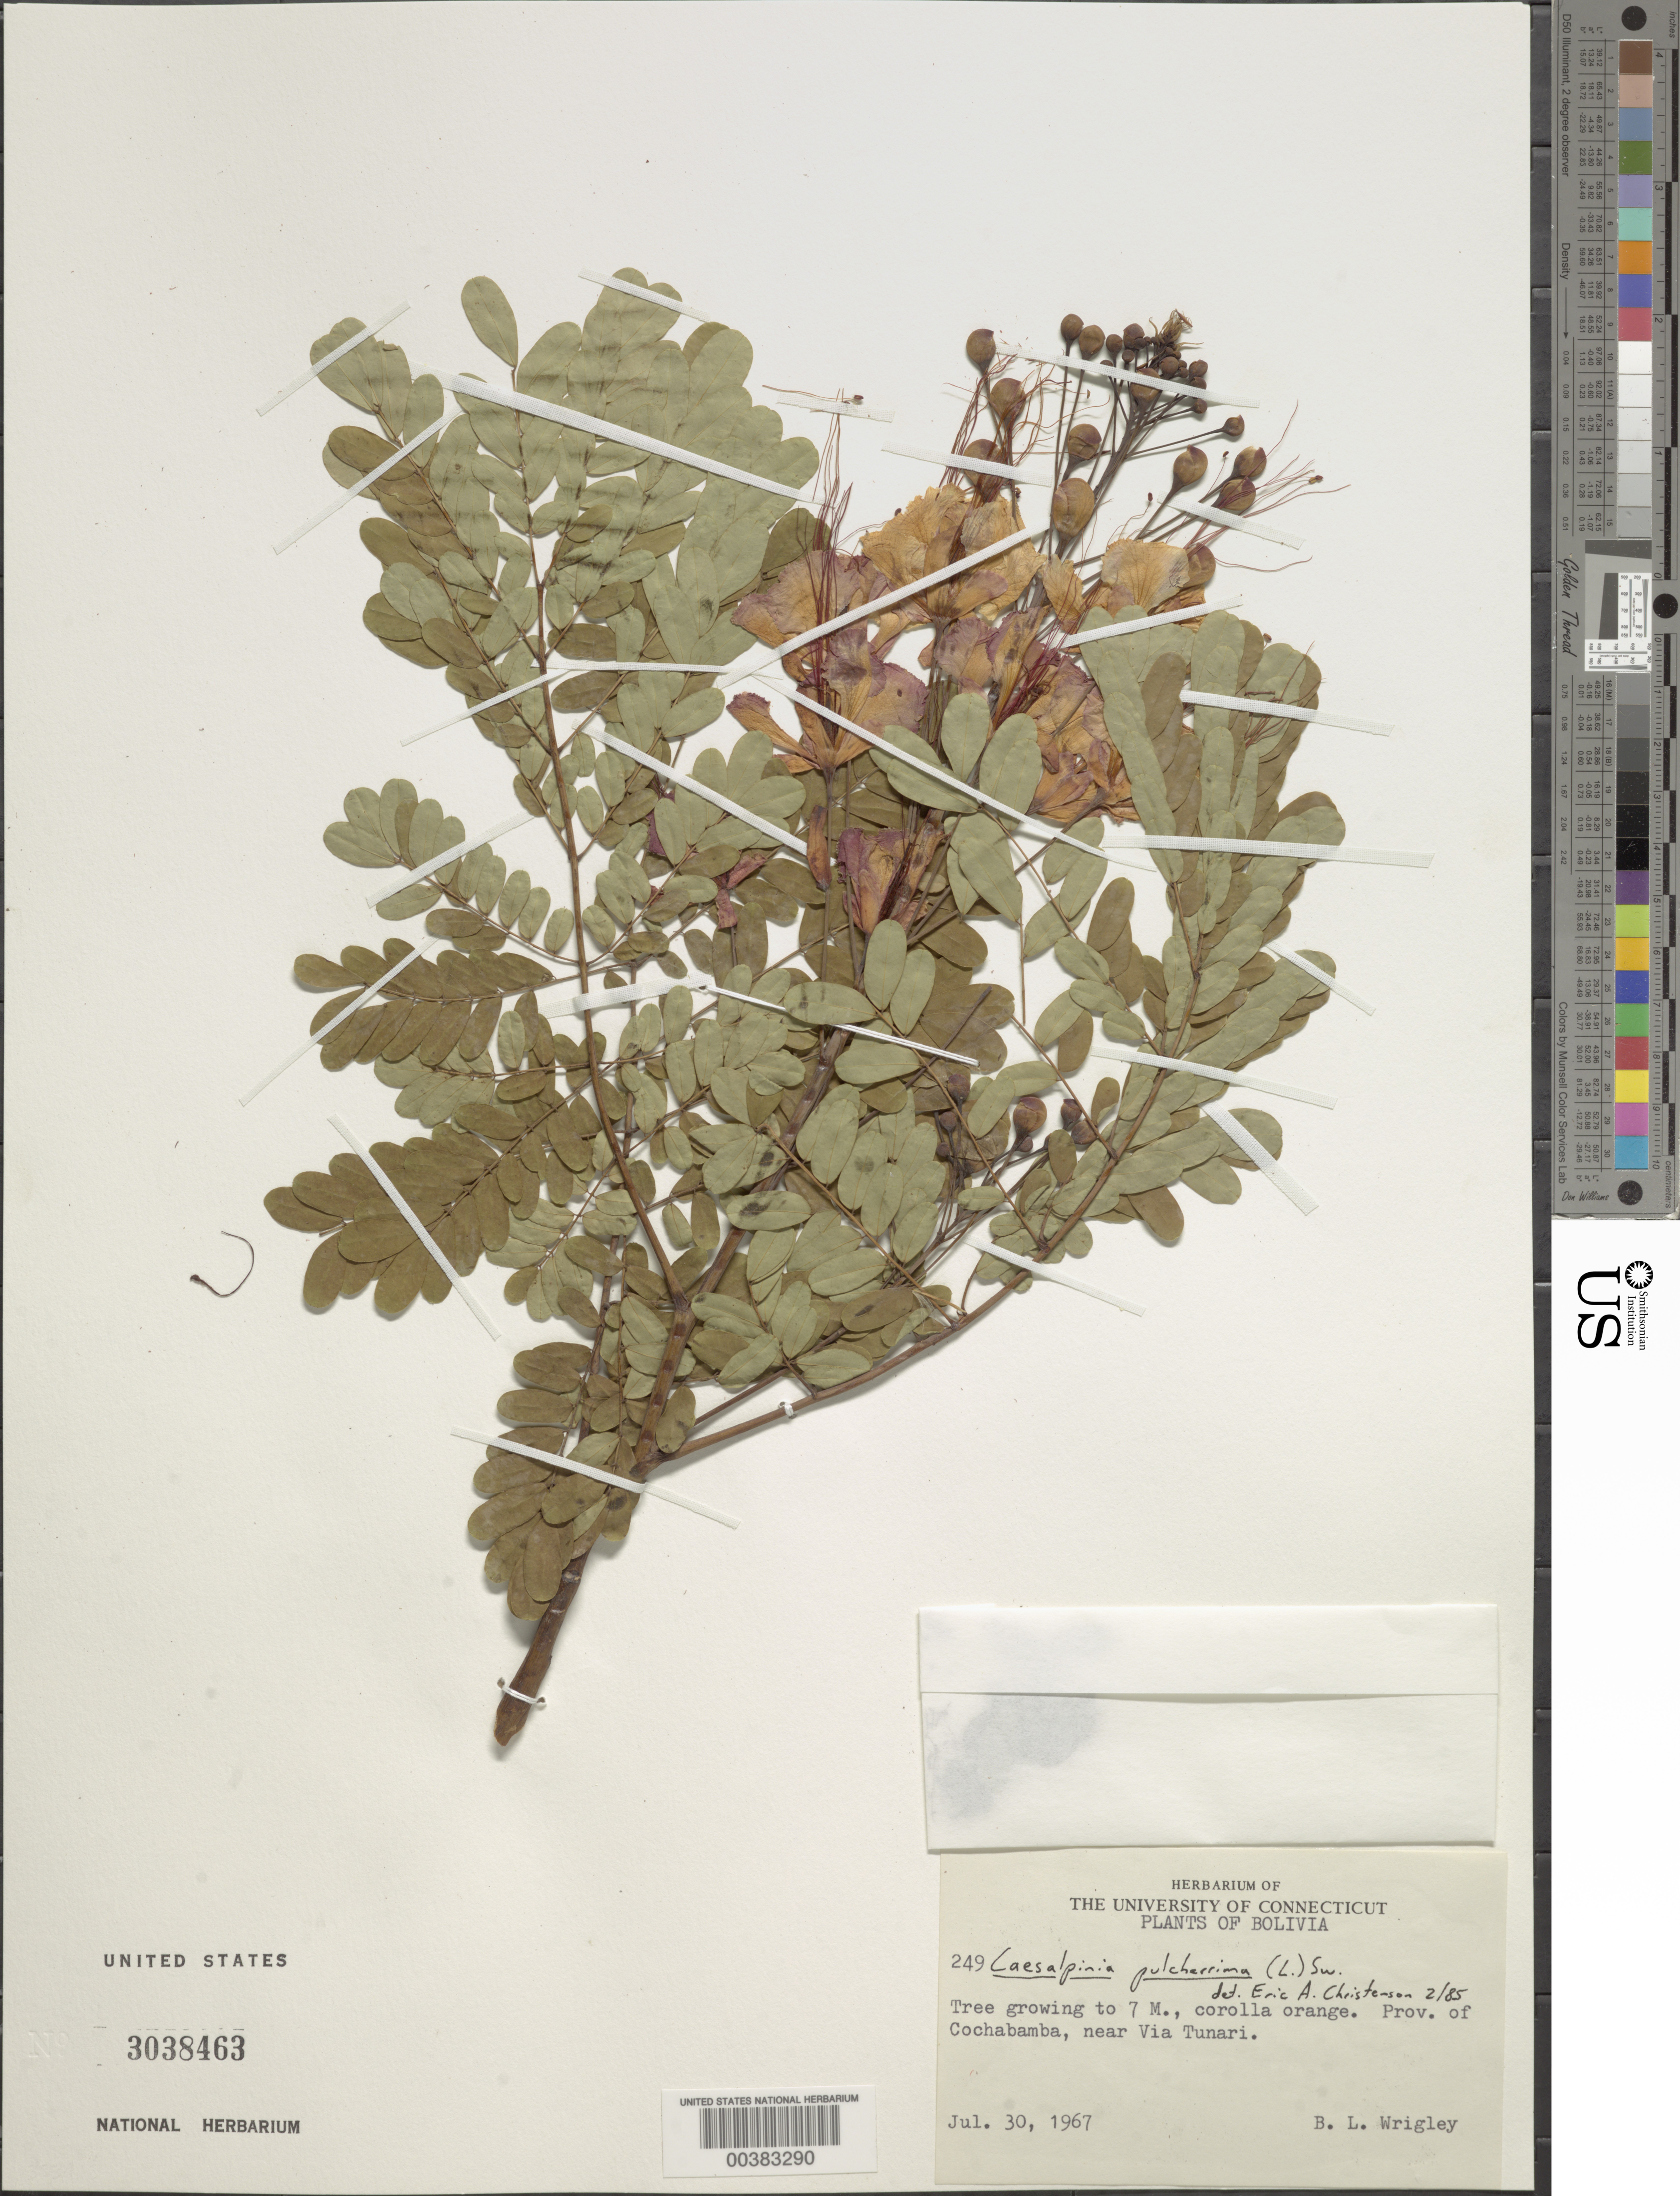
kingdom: Plantae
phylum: Tracheophyta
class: Magnoliopsida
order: Fabales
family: Fabaceae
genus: Caesalpinia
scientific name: Caesalpinia pulcherrima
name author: (L.) Sw.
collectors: B. L. Wrigley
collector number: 249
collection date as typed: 30 Jul 1967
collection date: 1967-07-30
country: Bolivia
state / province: Cochabamba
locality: Near via Tunari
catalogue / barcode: US 3038463